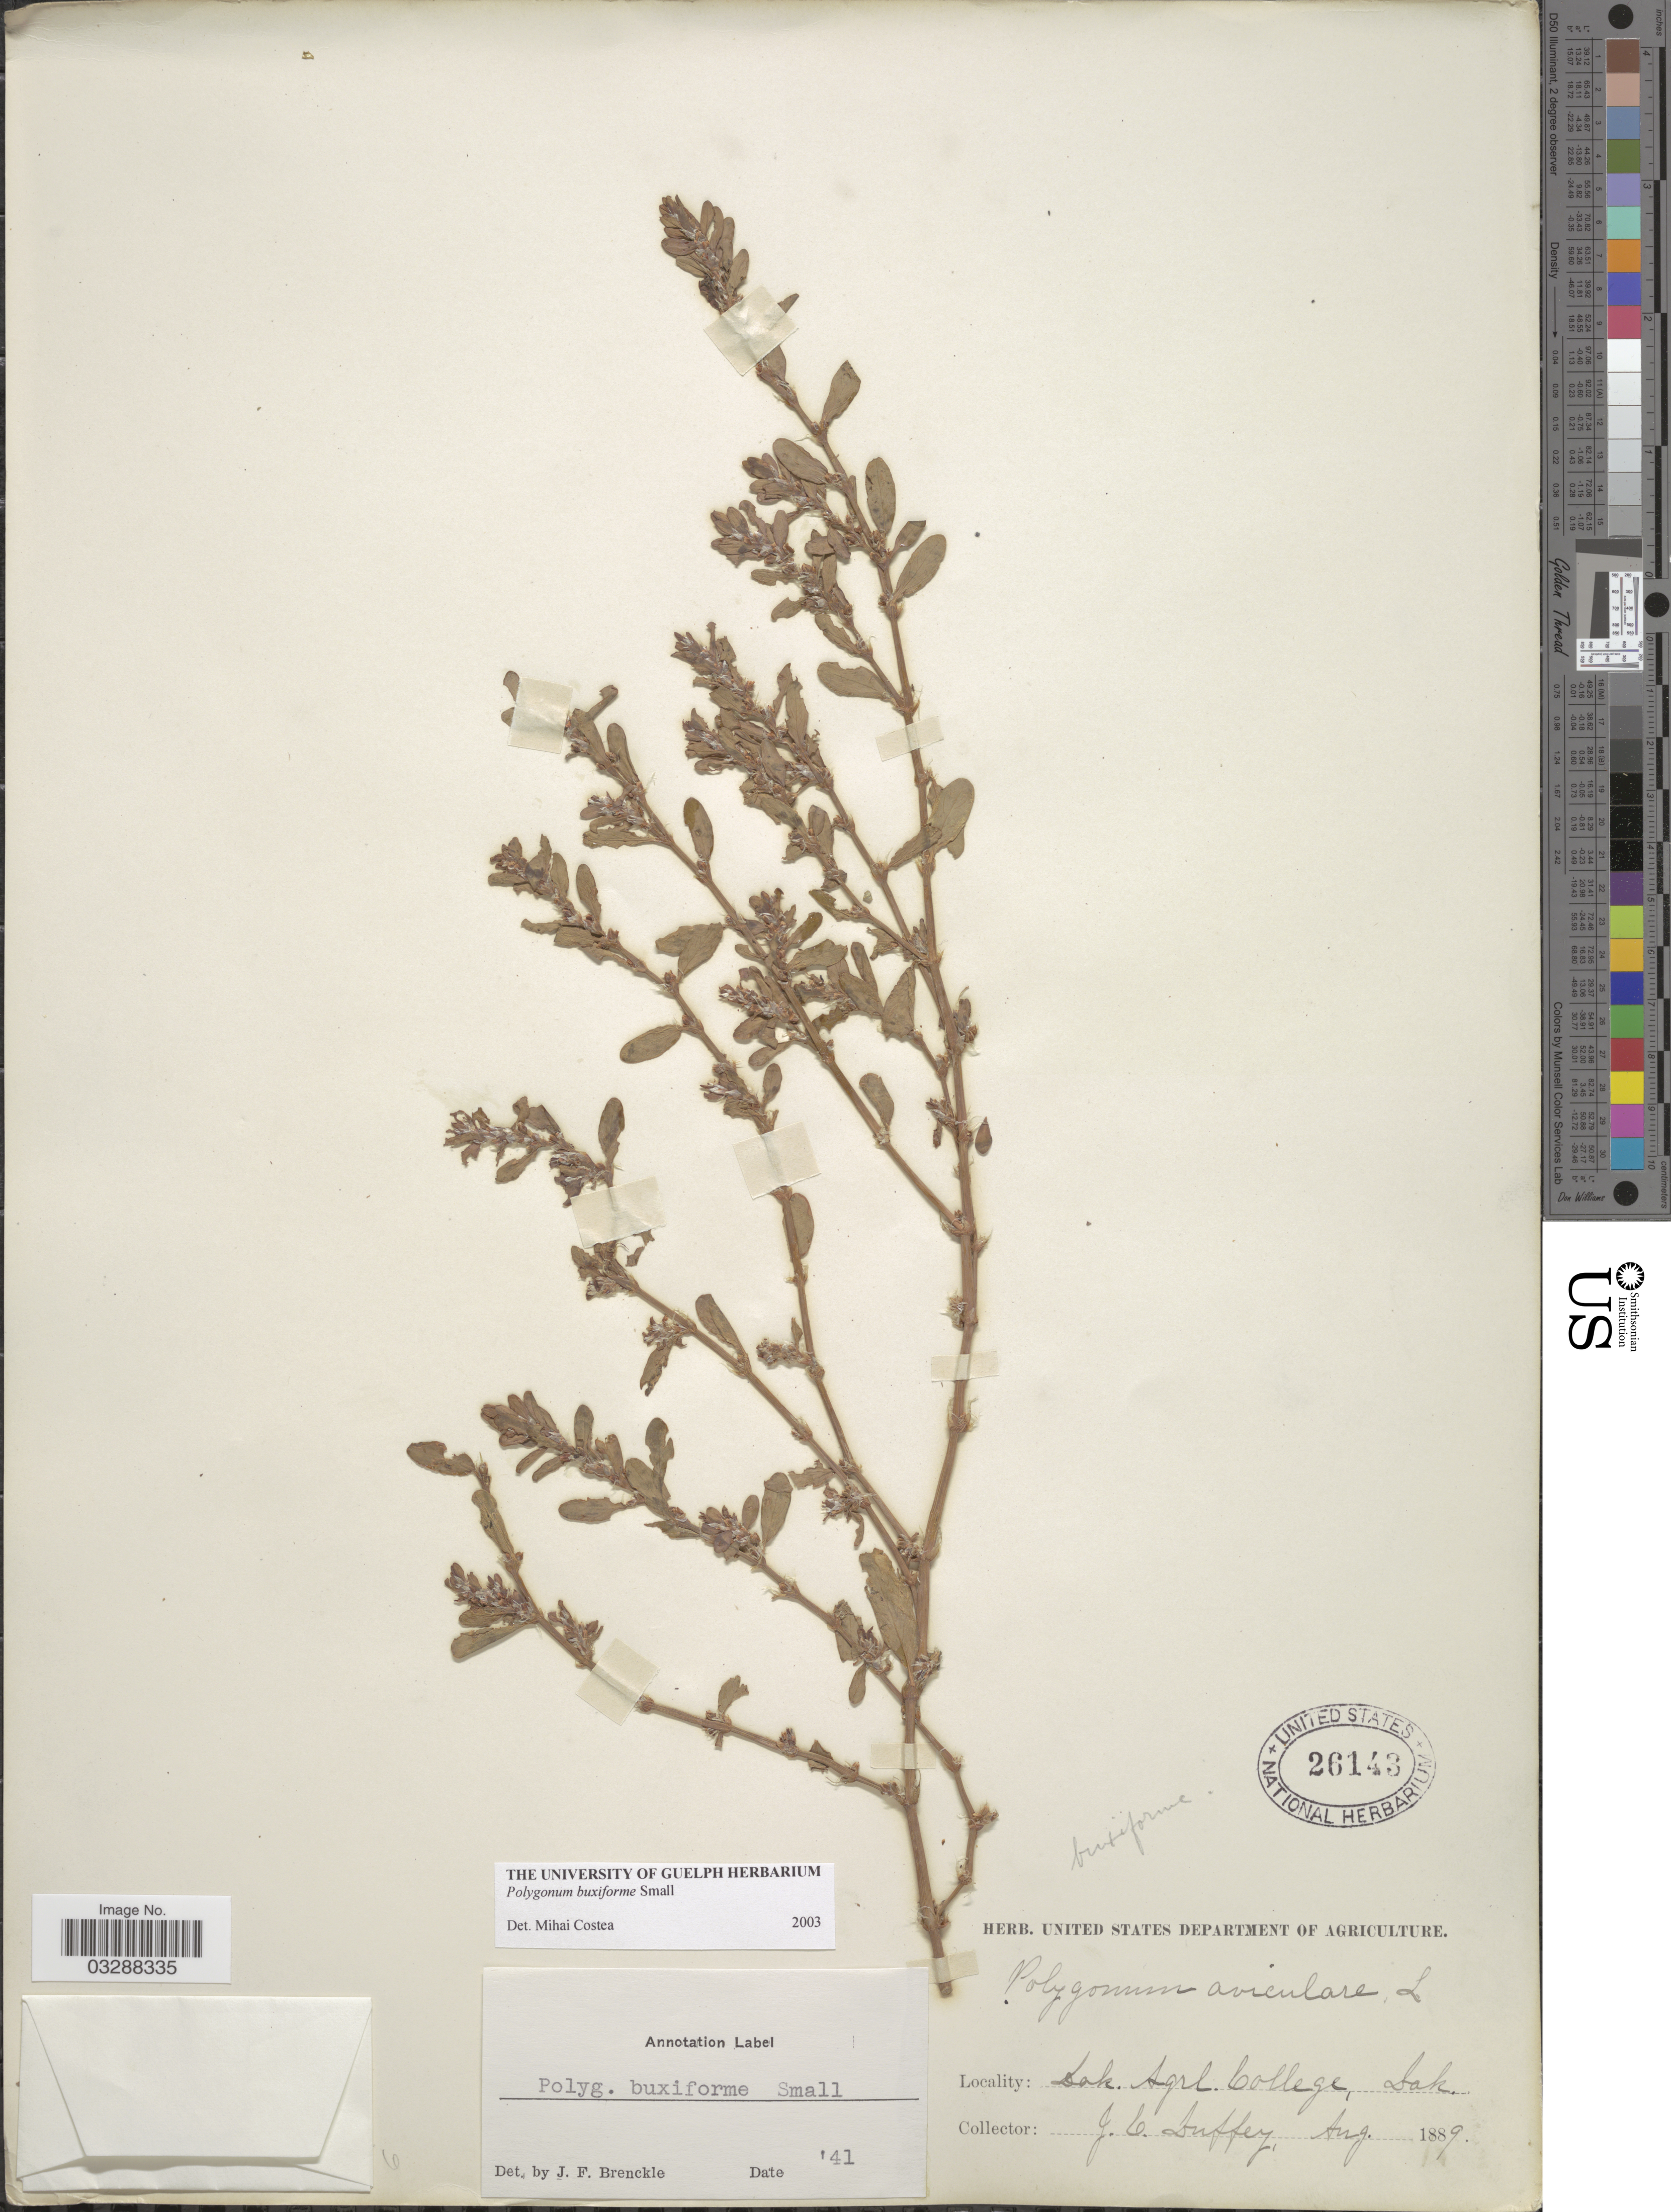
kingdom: Plantae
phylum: Tracheophyta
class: Magnoliopsida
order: Caryophyllales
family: Polygonaceae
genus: Polygonum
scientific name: Polygonum buxiforme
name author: Small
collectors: J. Duffey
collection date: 1889-08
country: United States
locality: Dak. Agrl. College, Dak.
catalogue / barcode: US 26143